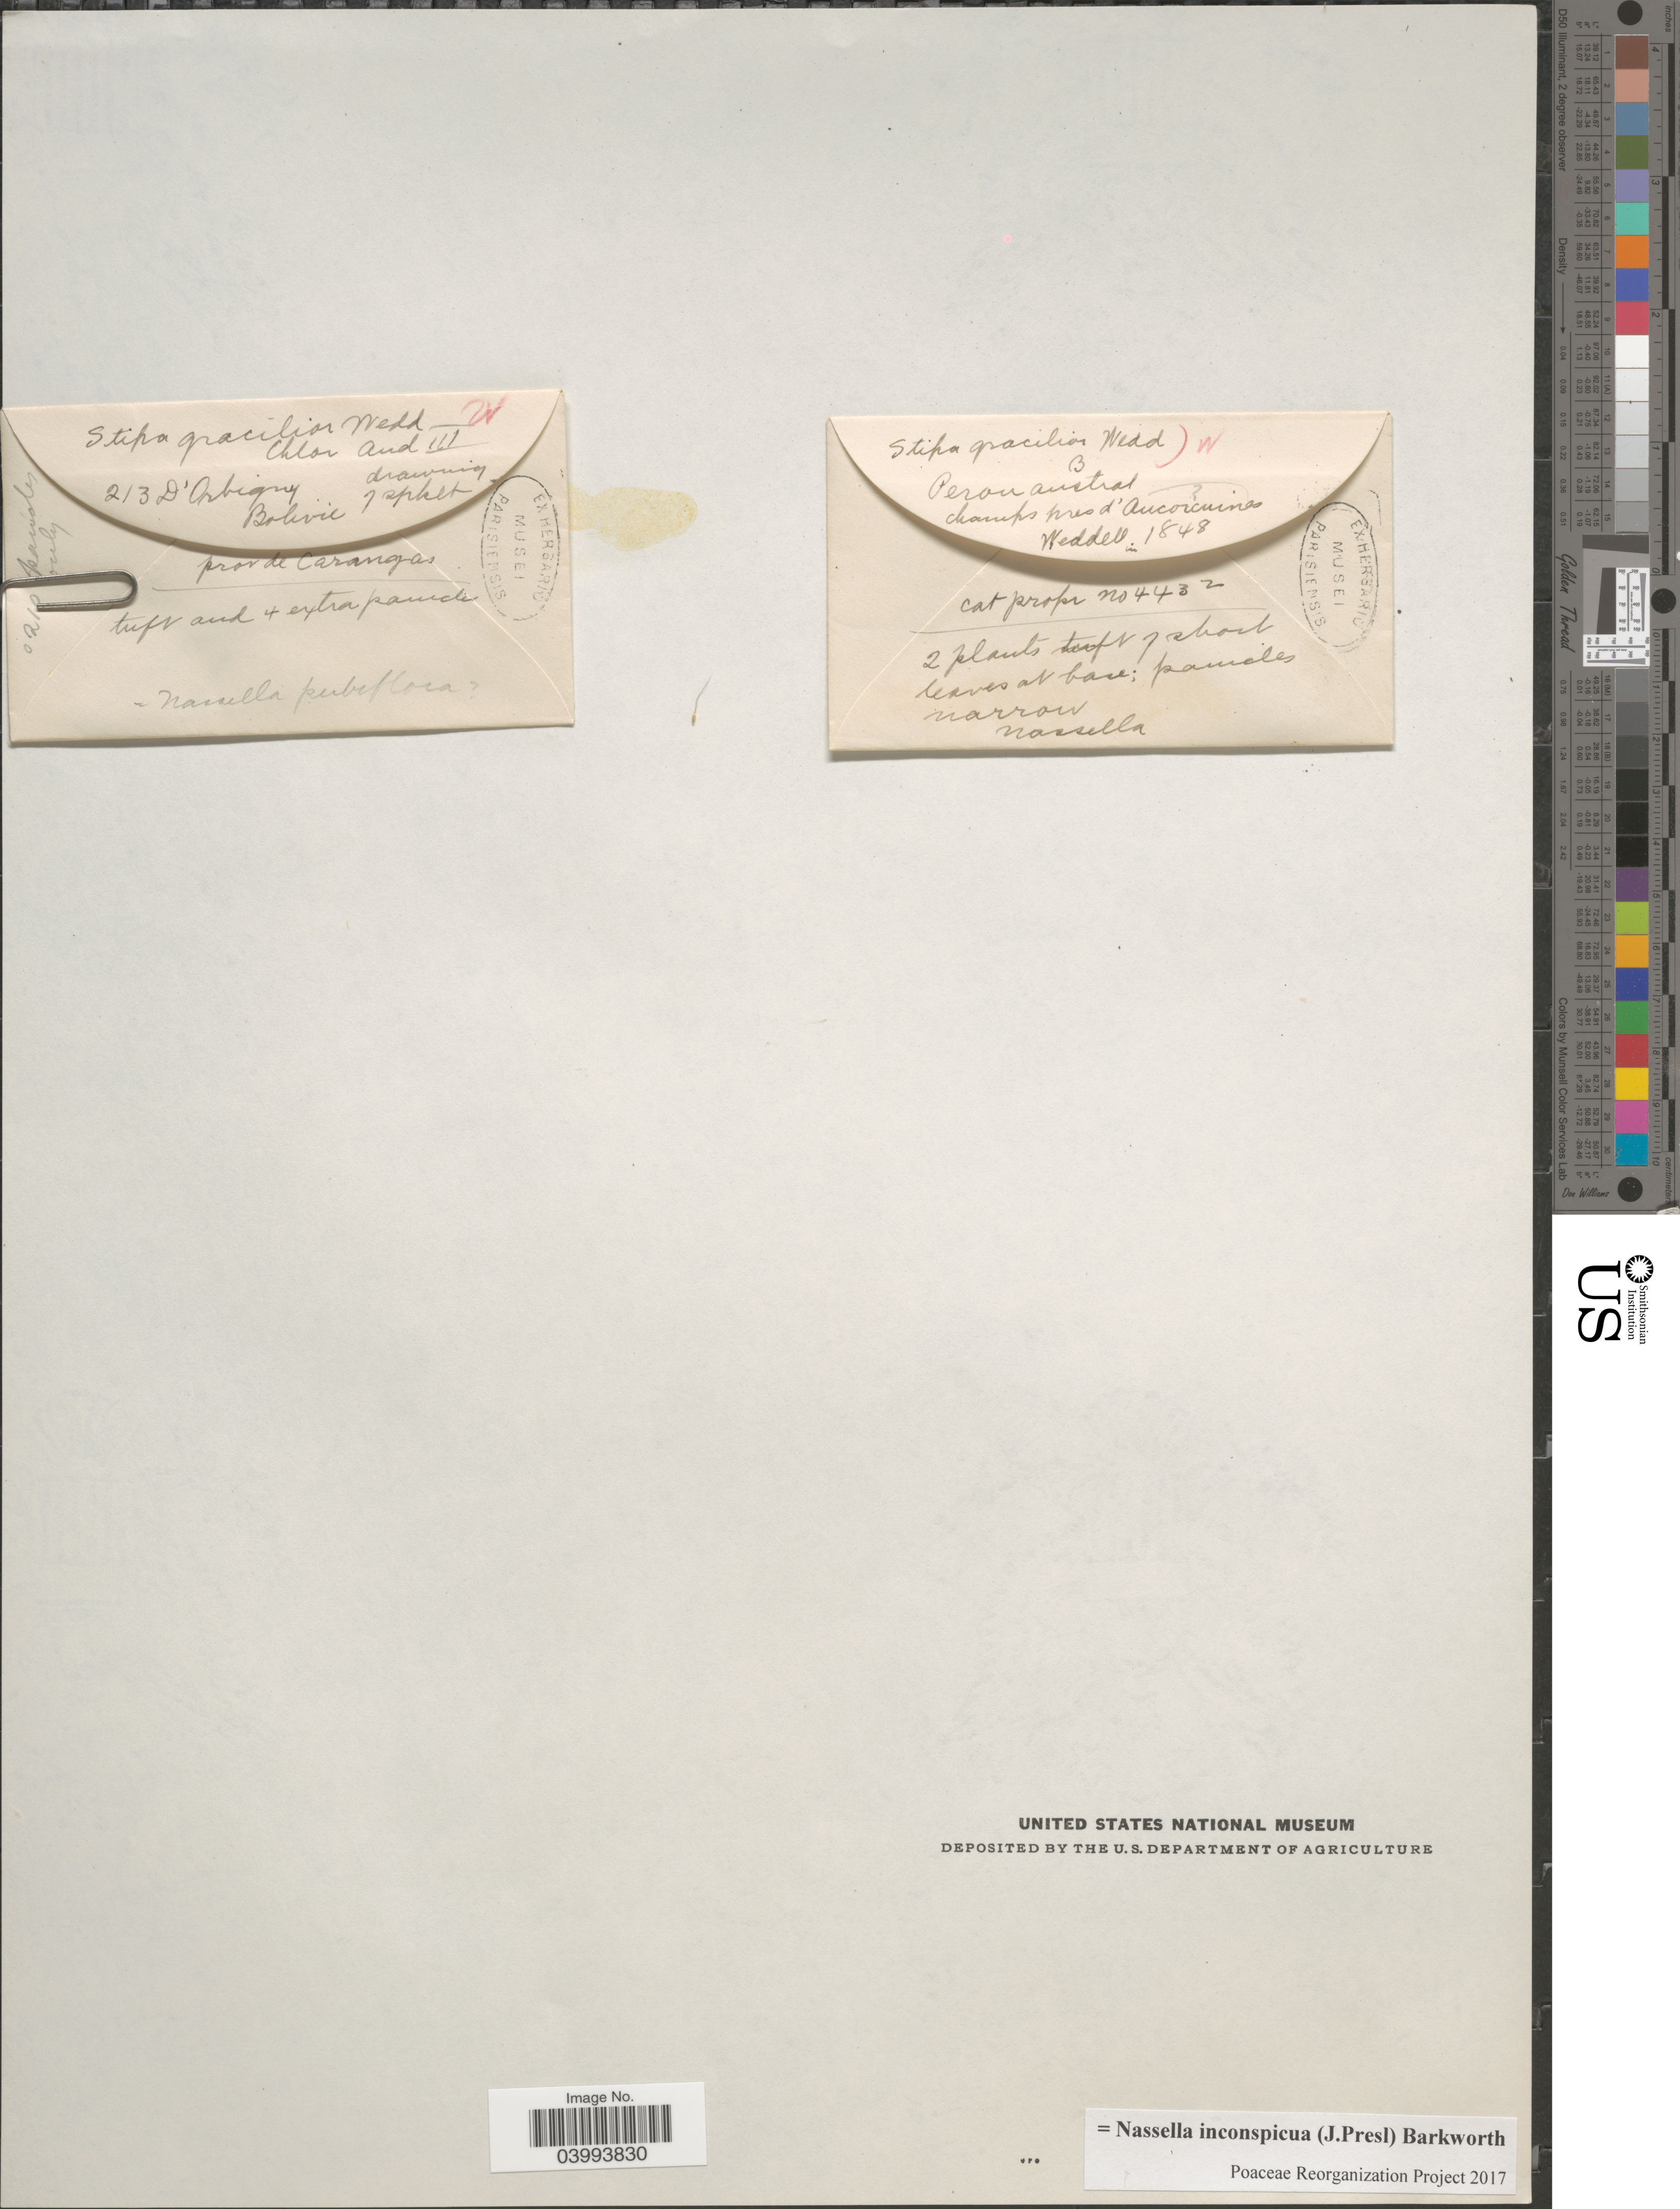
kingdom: Plantae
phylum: Tracheophyta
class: Liliopsida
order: Poales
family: Poaceae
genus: Nassella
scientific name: Nassella inconspicua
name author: (J. Presl) Barkworth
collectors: -. Weddell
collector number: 4432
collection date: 1848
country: Peru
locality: Perou austral champs pres d'Ancorcuinas. [interpreted] [unsure placement]